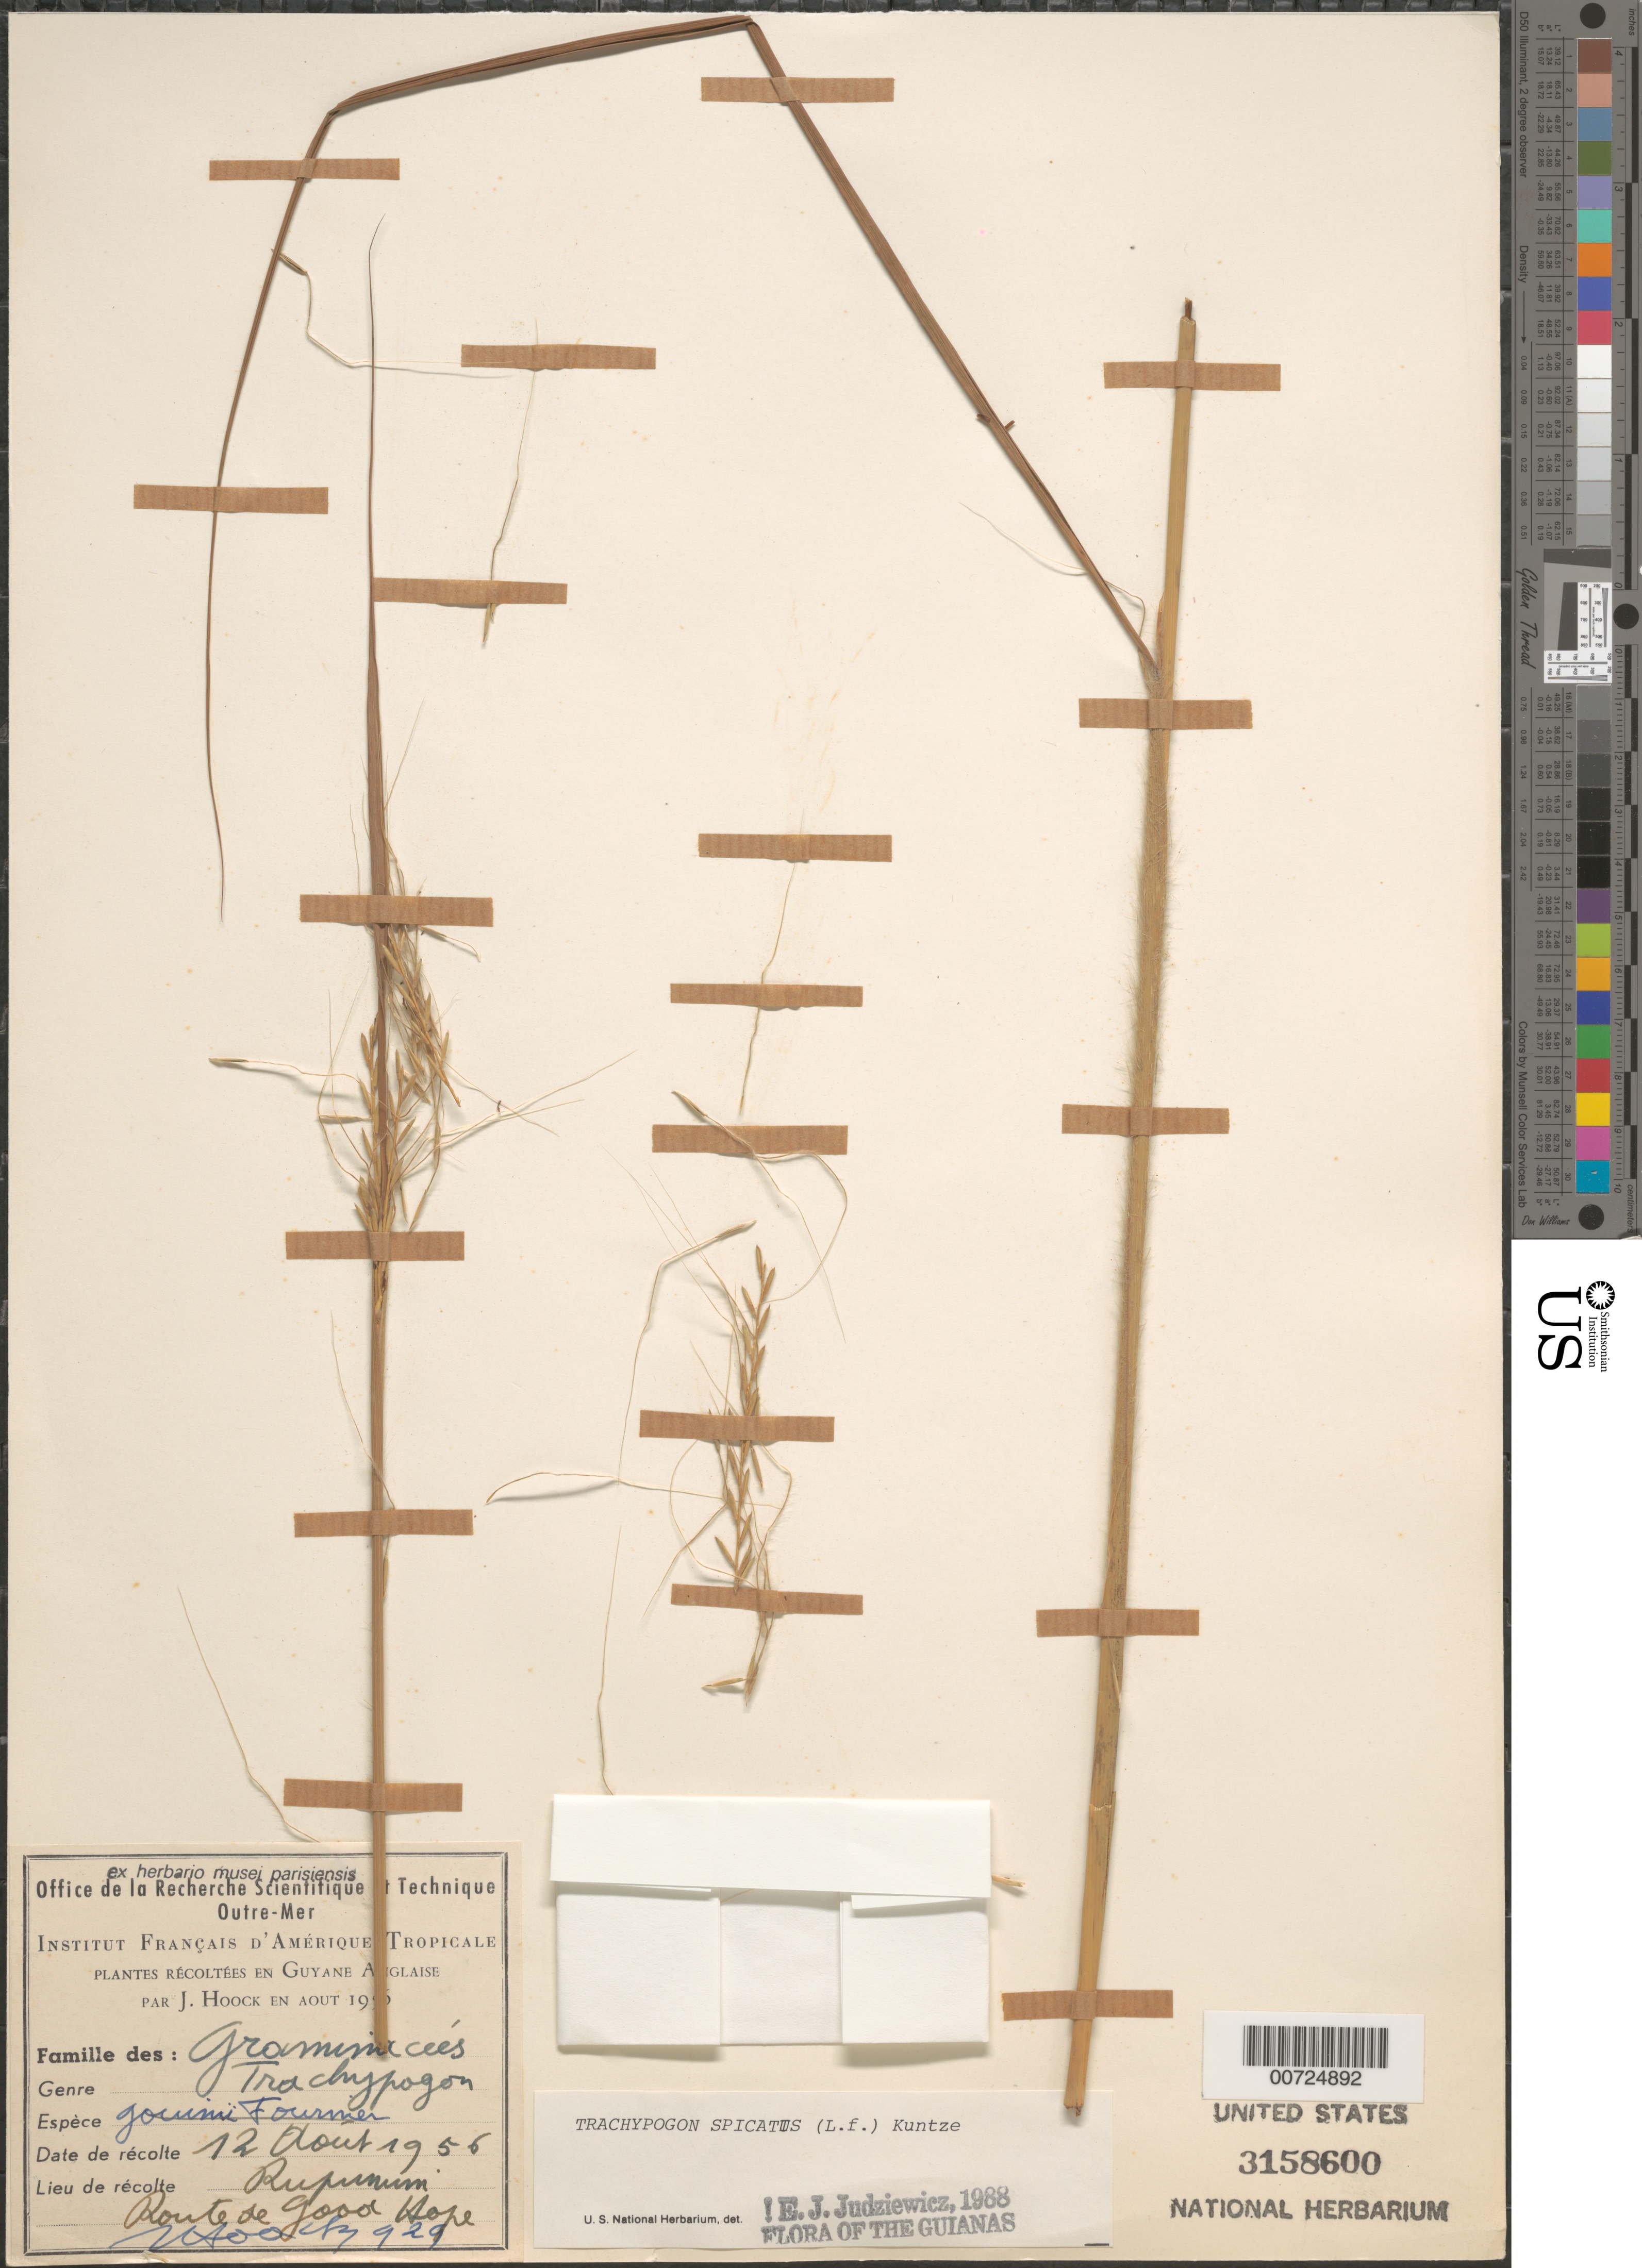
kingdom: Plantae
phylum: Tracheophyta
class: Liliopsida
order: Poales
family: Poaceae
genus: Trachypogon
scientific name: Trachypogon spicatus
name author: (L. f.) Kuntze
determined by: Judziewicz, E. J.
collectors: J. Hoock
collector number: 929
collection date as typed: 12-Aug-56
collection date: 1956-08-12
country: Guyana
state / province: U. Takutu-U. Essequibo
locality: Rupununi, Route de Good Hope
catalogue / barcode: US 3158600